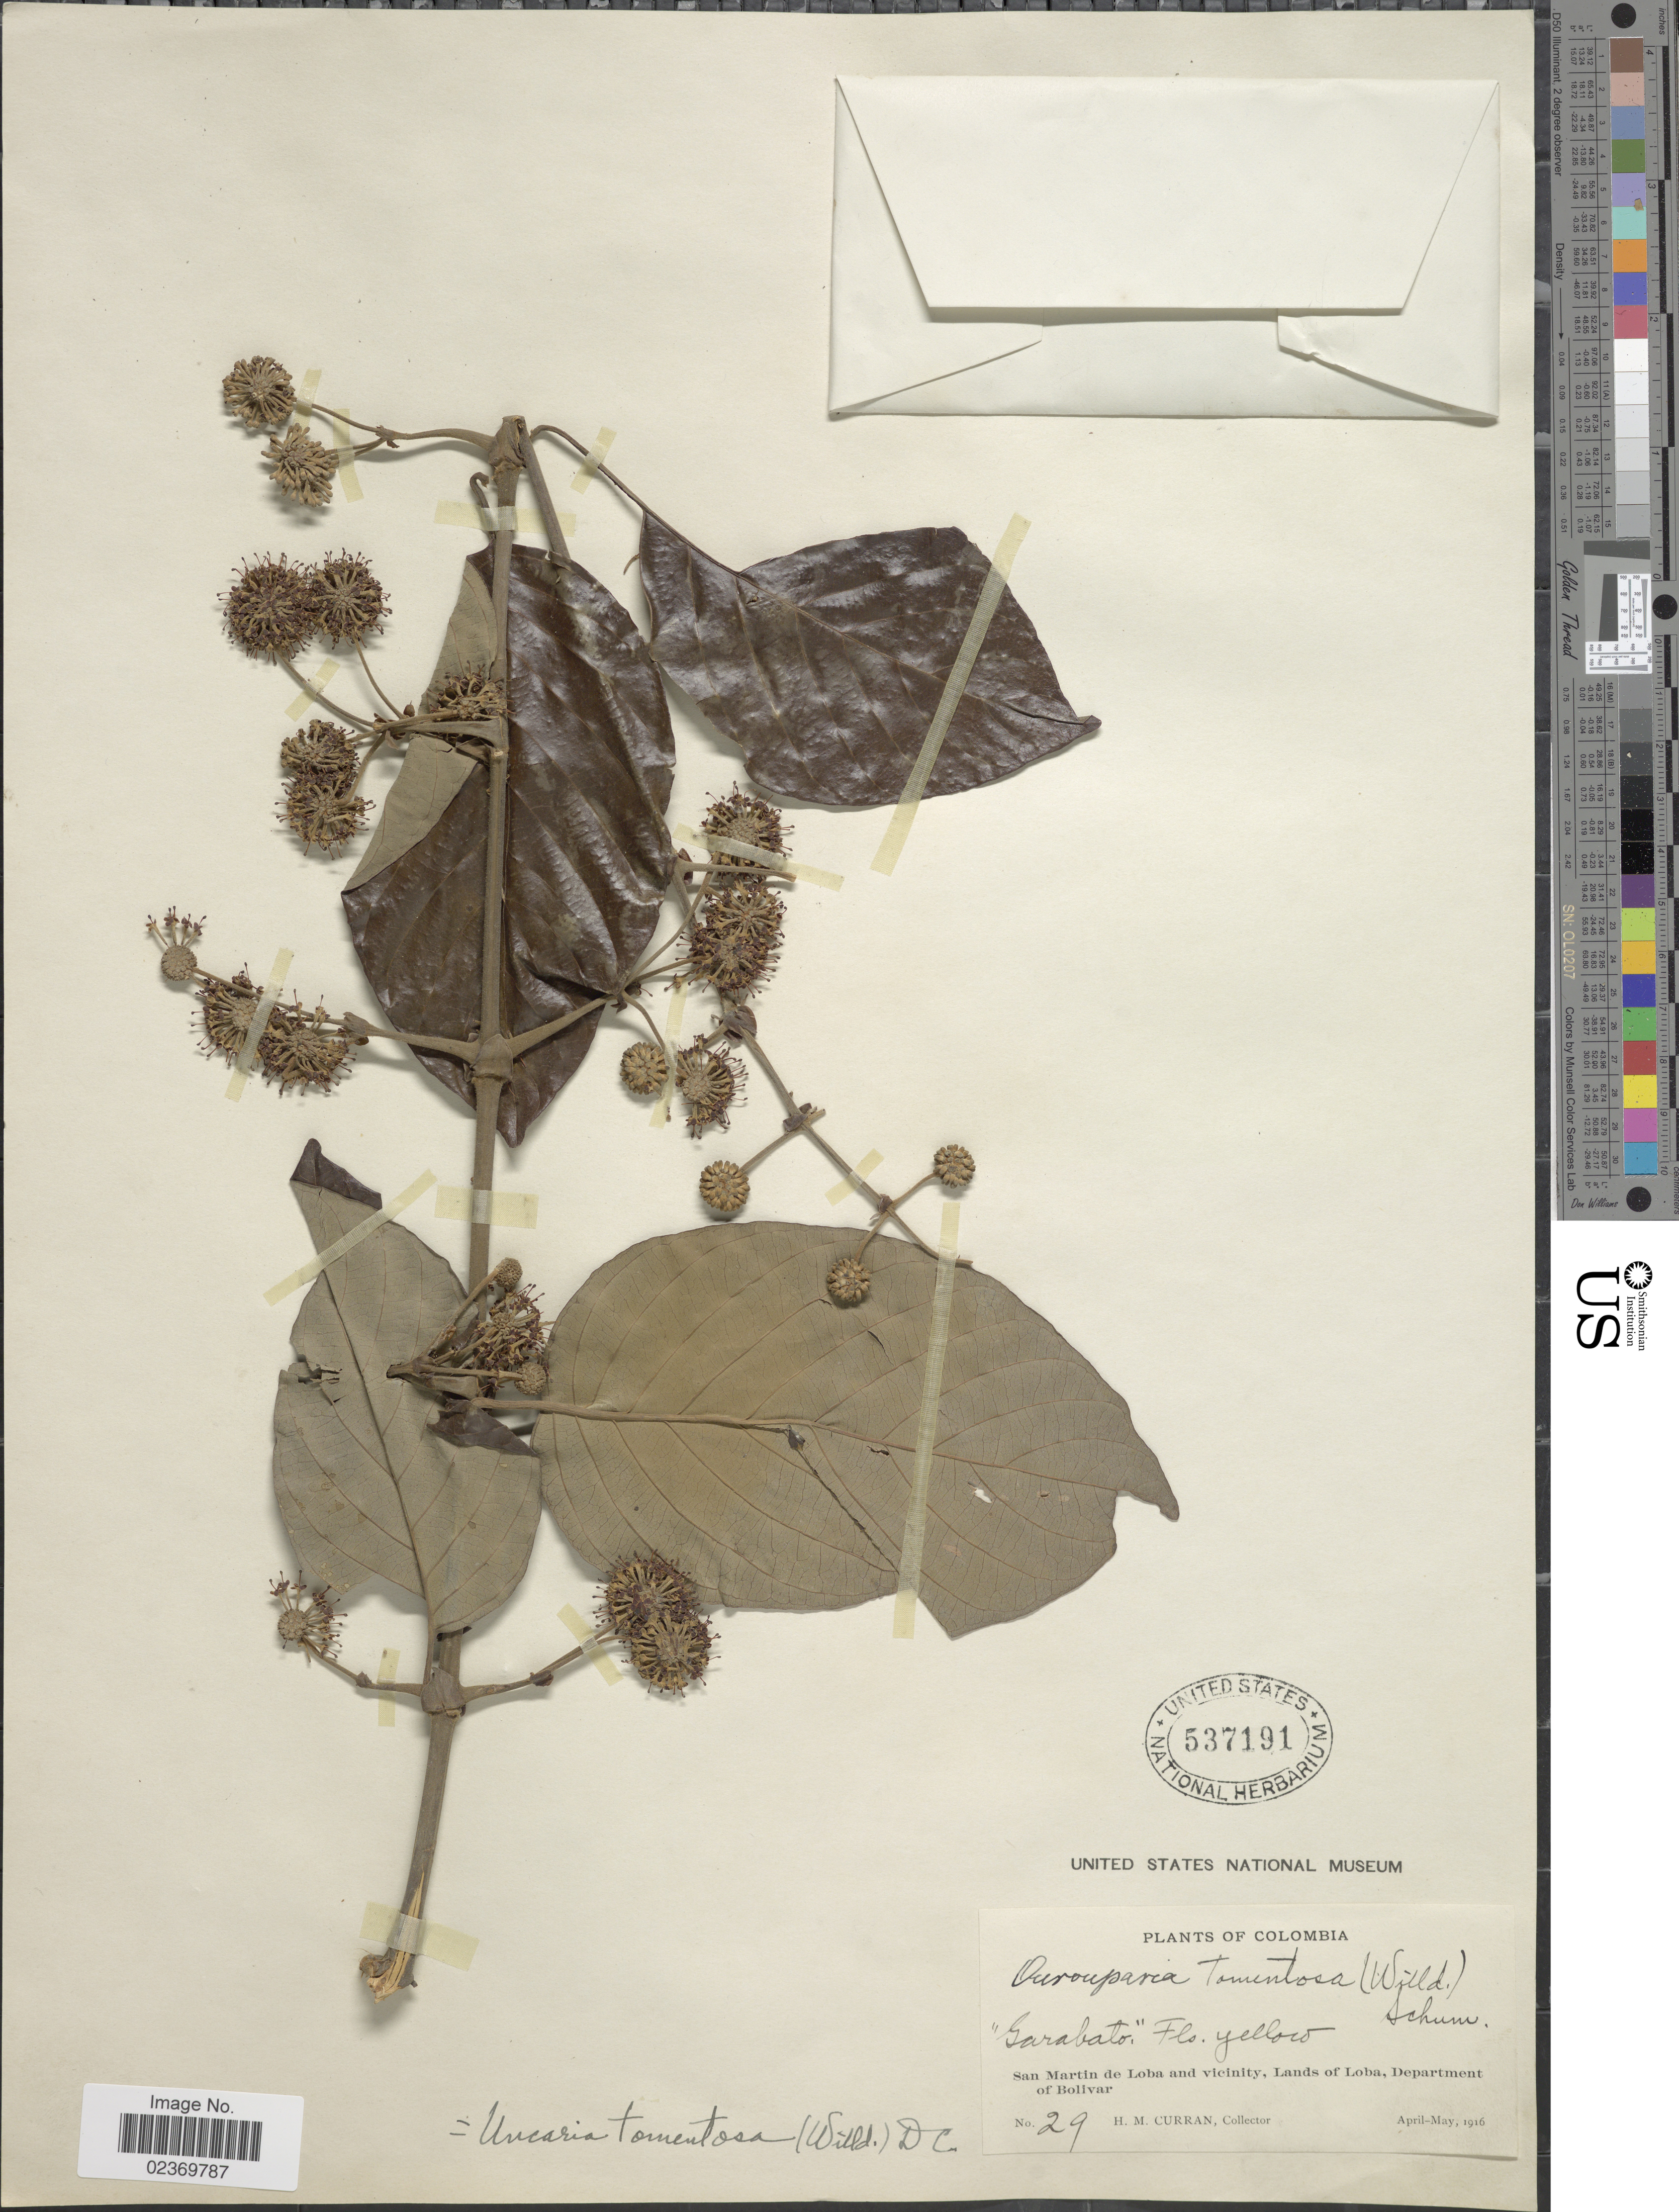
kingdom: Plantae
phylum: Tracheophyta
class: Magnoliopsida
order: Gentianales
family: Rubiaceae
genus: Uncaria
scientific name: Uncaria tomentosa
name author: (Willd. ex Roem. & Schult.) DC.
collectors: H. M. Curran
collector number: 29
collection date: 1916-04/1916-05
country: Colombia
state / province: Bolívar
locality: San Martin de Loba and vicinity, Lands of Loba, Department of Bolivar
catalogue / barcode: US 537191